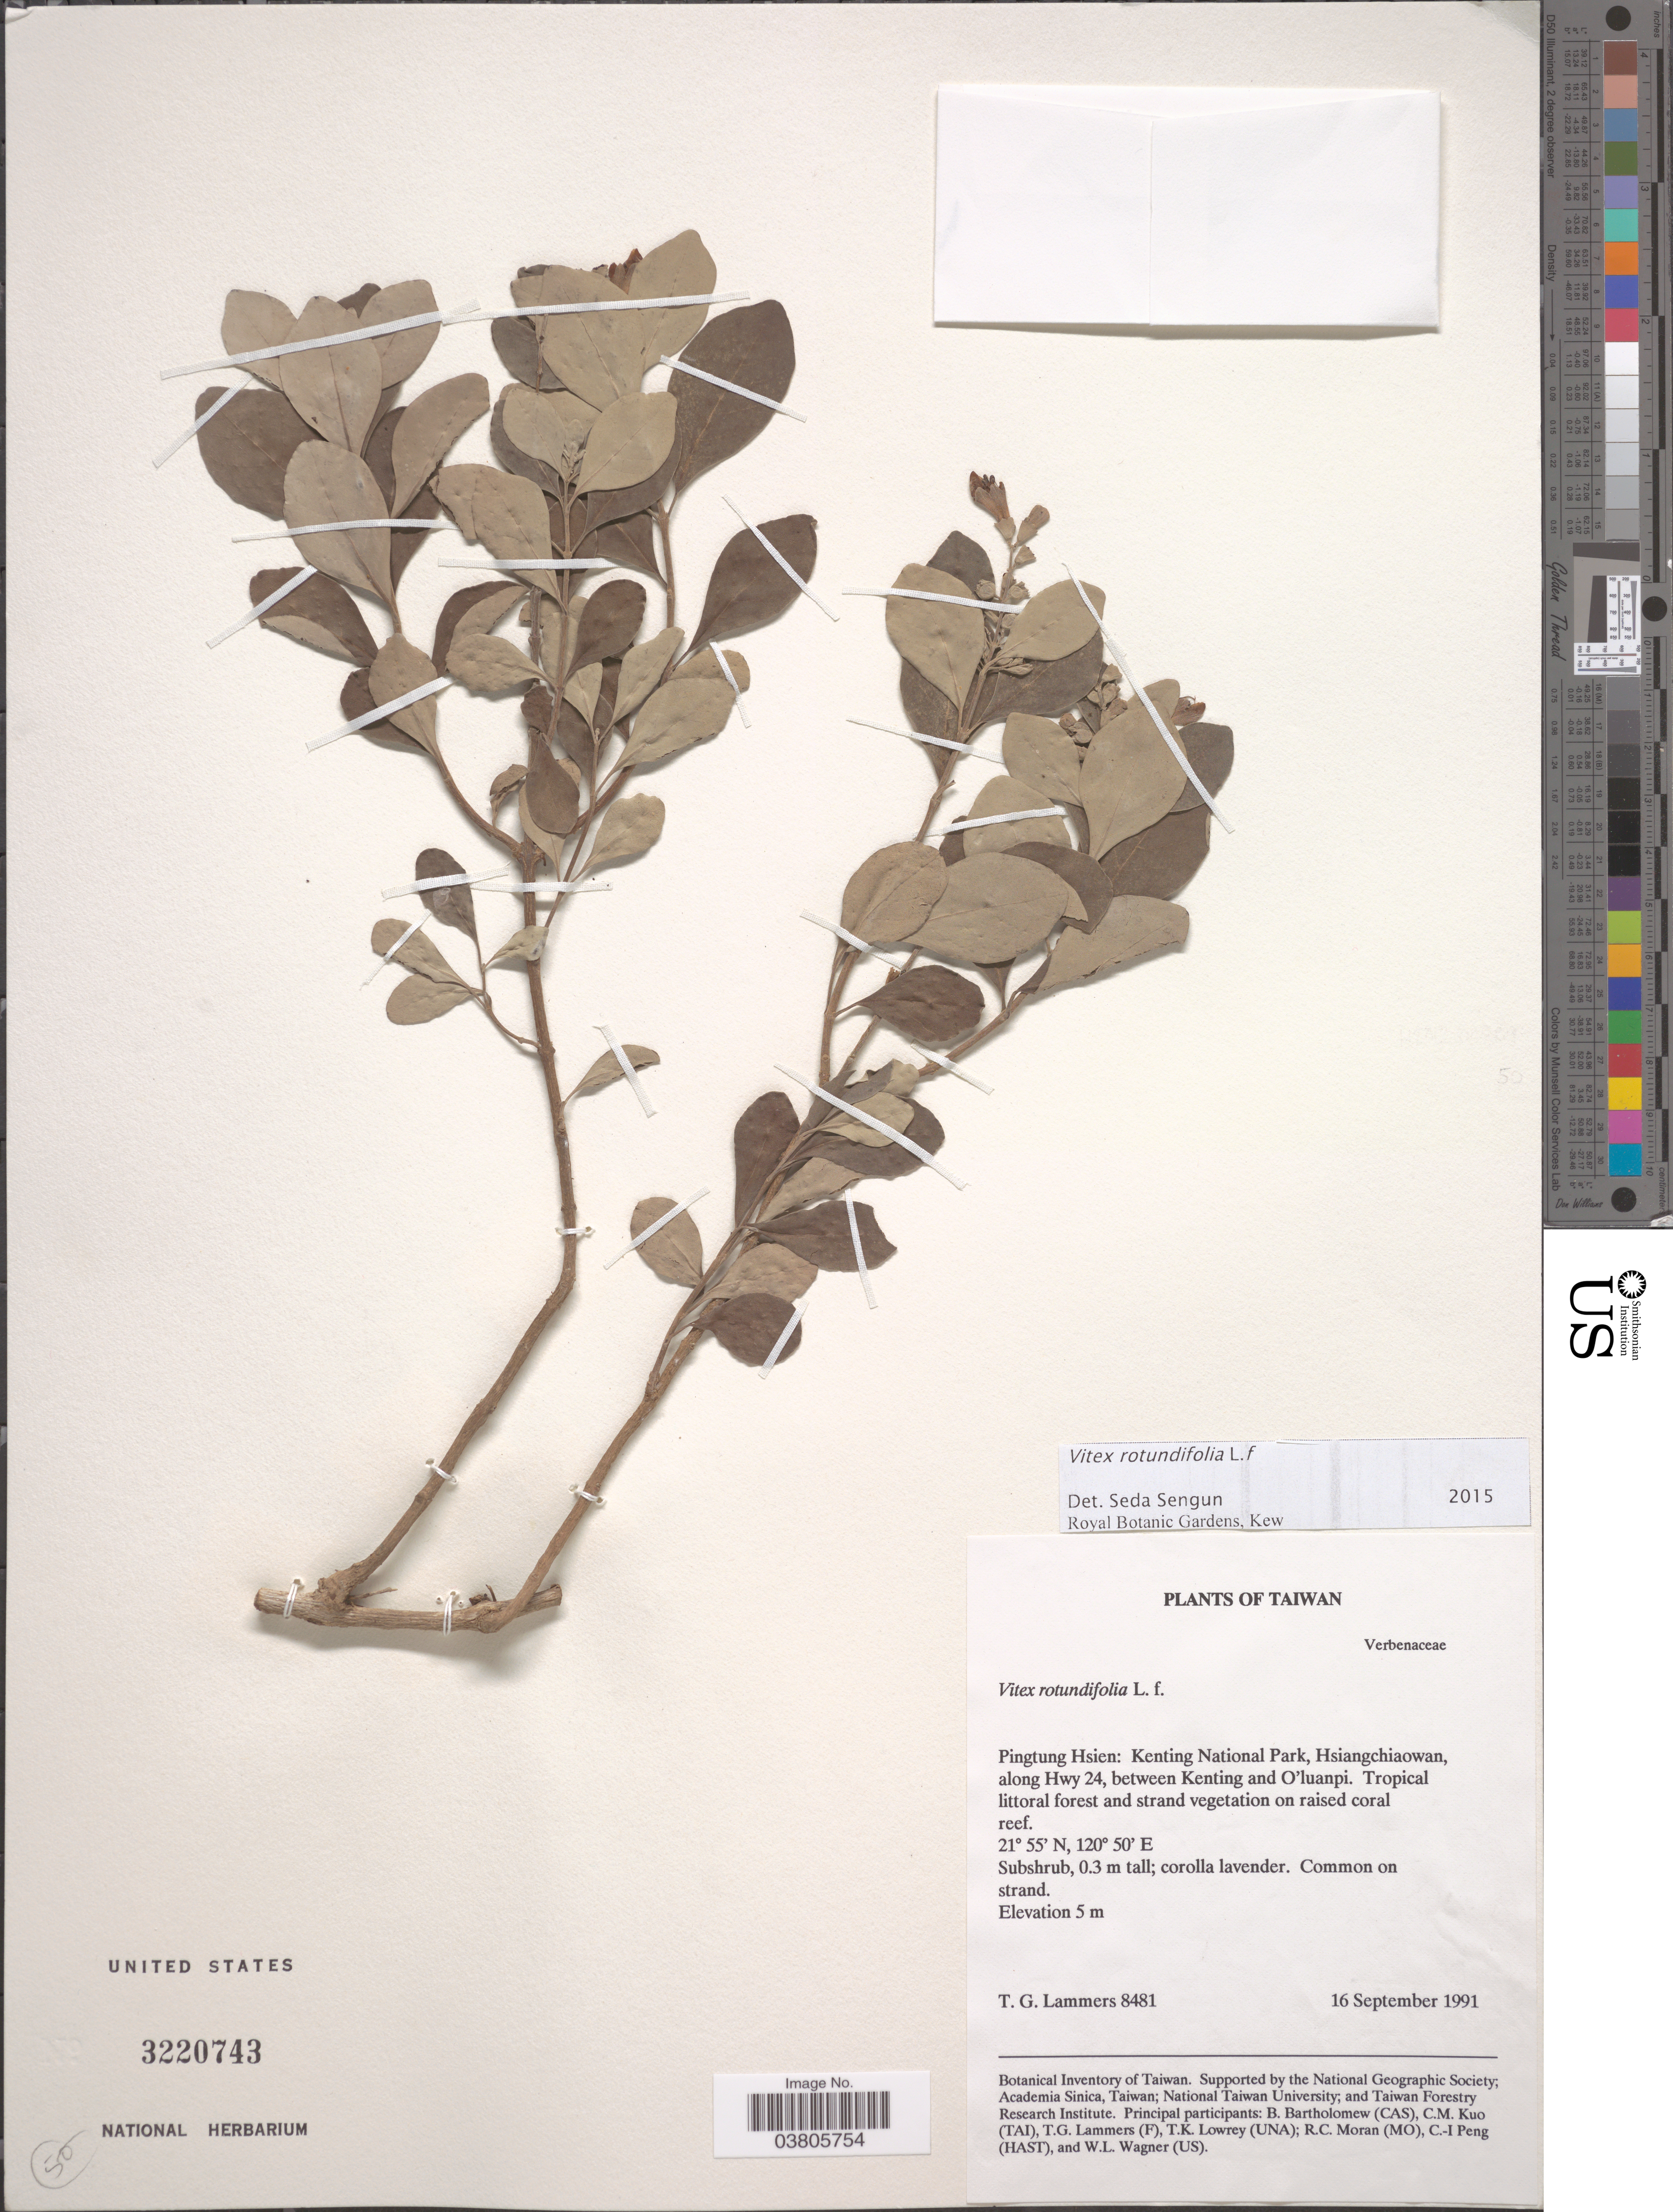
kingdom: Plantae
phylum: Tracheophyta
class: Magnoliopsida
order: Lamiales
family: Lamiaceae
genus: Vitex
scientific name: Vitex rotundifolia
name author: L. f.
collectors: T. Lammers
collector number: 8481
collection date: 1991-09-16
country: Taiwan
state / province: Pingtung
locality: Pingtung Hsien: Kenting National Park, Hsiangchiaowan, along Hwy 24, between Kenting and O'luanpi.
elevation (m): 5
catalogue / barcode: US 3220743